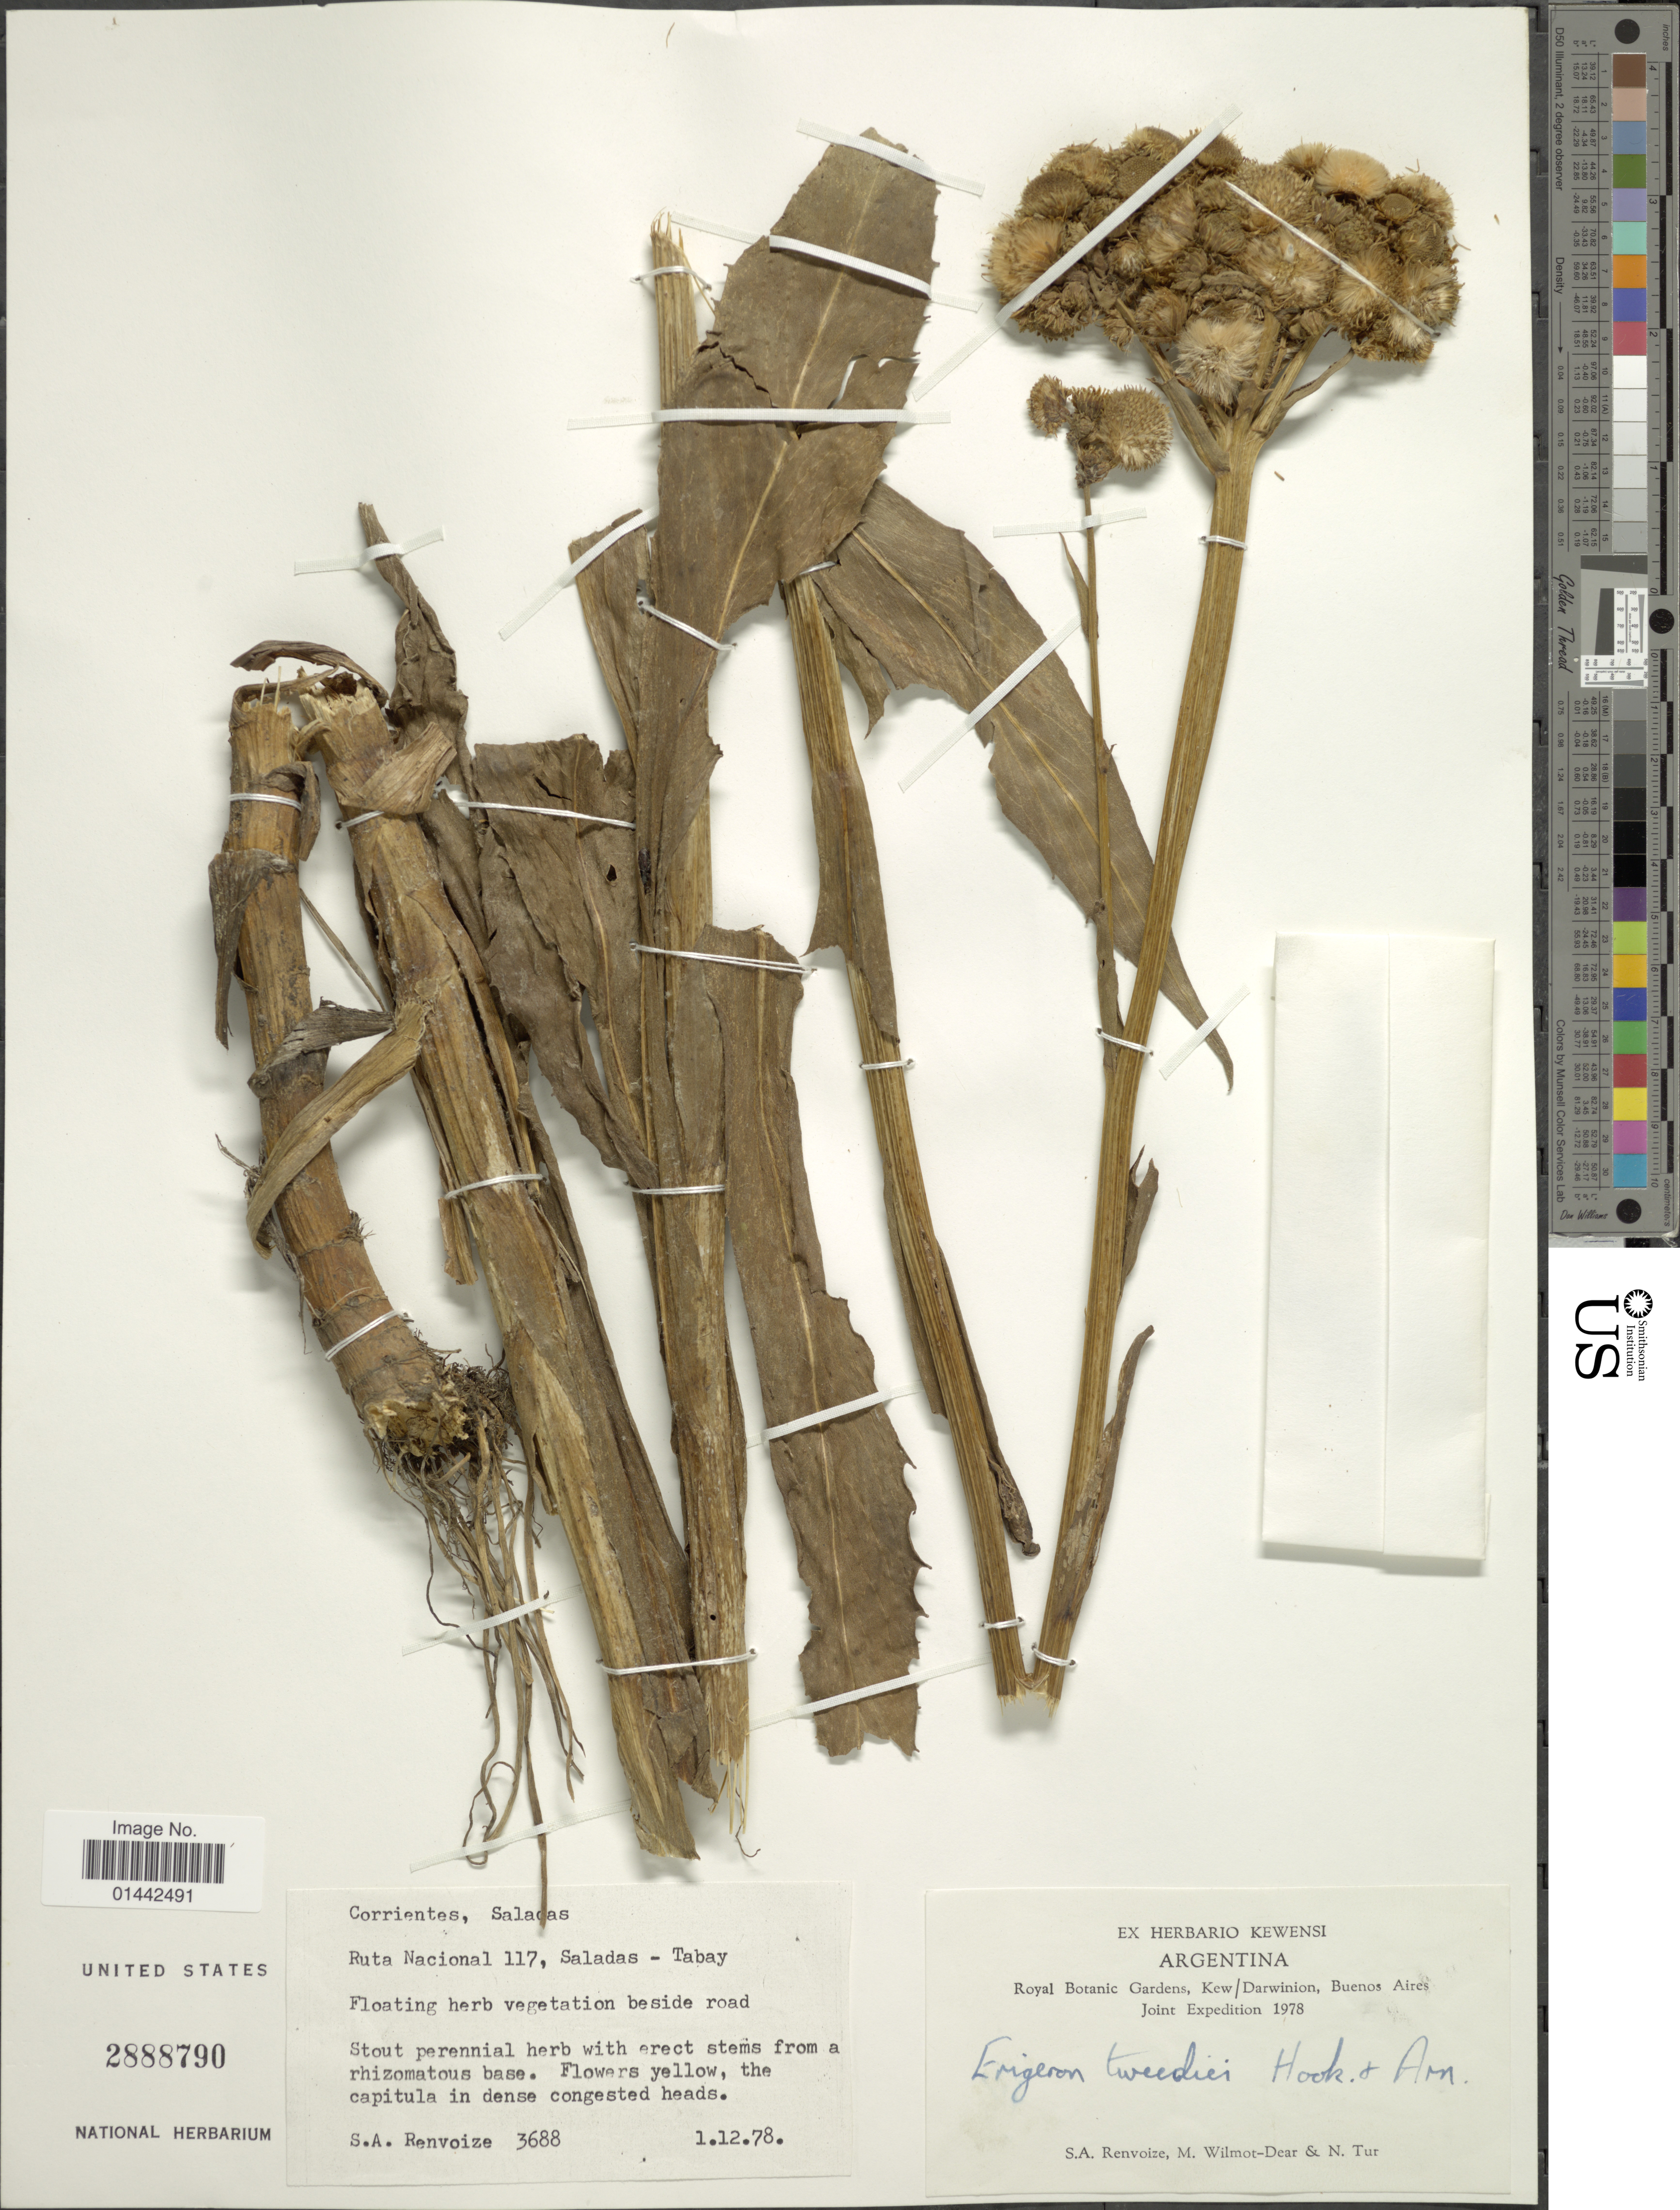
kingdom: Plantae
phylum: Tracheophyta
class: Magnoliopsida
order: Asterales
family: Asteraceae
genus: Erigeron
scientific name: Erigeron tweediei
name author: Hook. & Arn.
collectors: S. A. Renvoize, M. Wilmot-Dear & N. Tur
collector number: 3688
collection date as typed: Transcribed d/m/y: 1/12/78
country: Argentina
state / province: Corrientes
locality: Saladas, Ruta Nacional 117, Saladas-Tabay, floating herb vegetation beside road.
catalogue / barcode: US 2888790